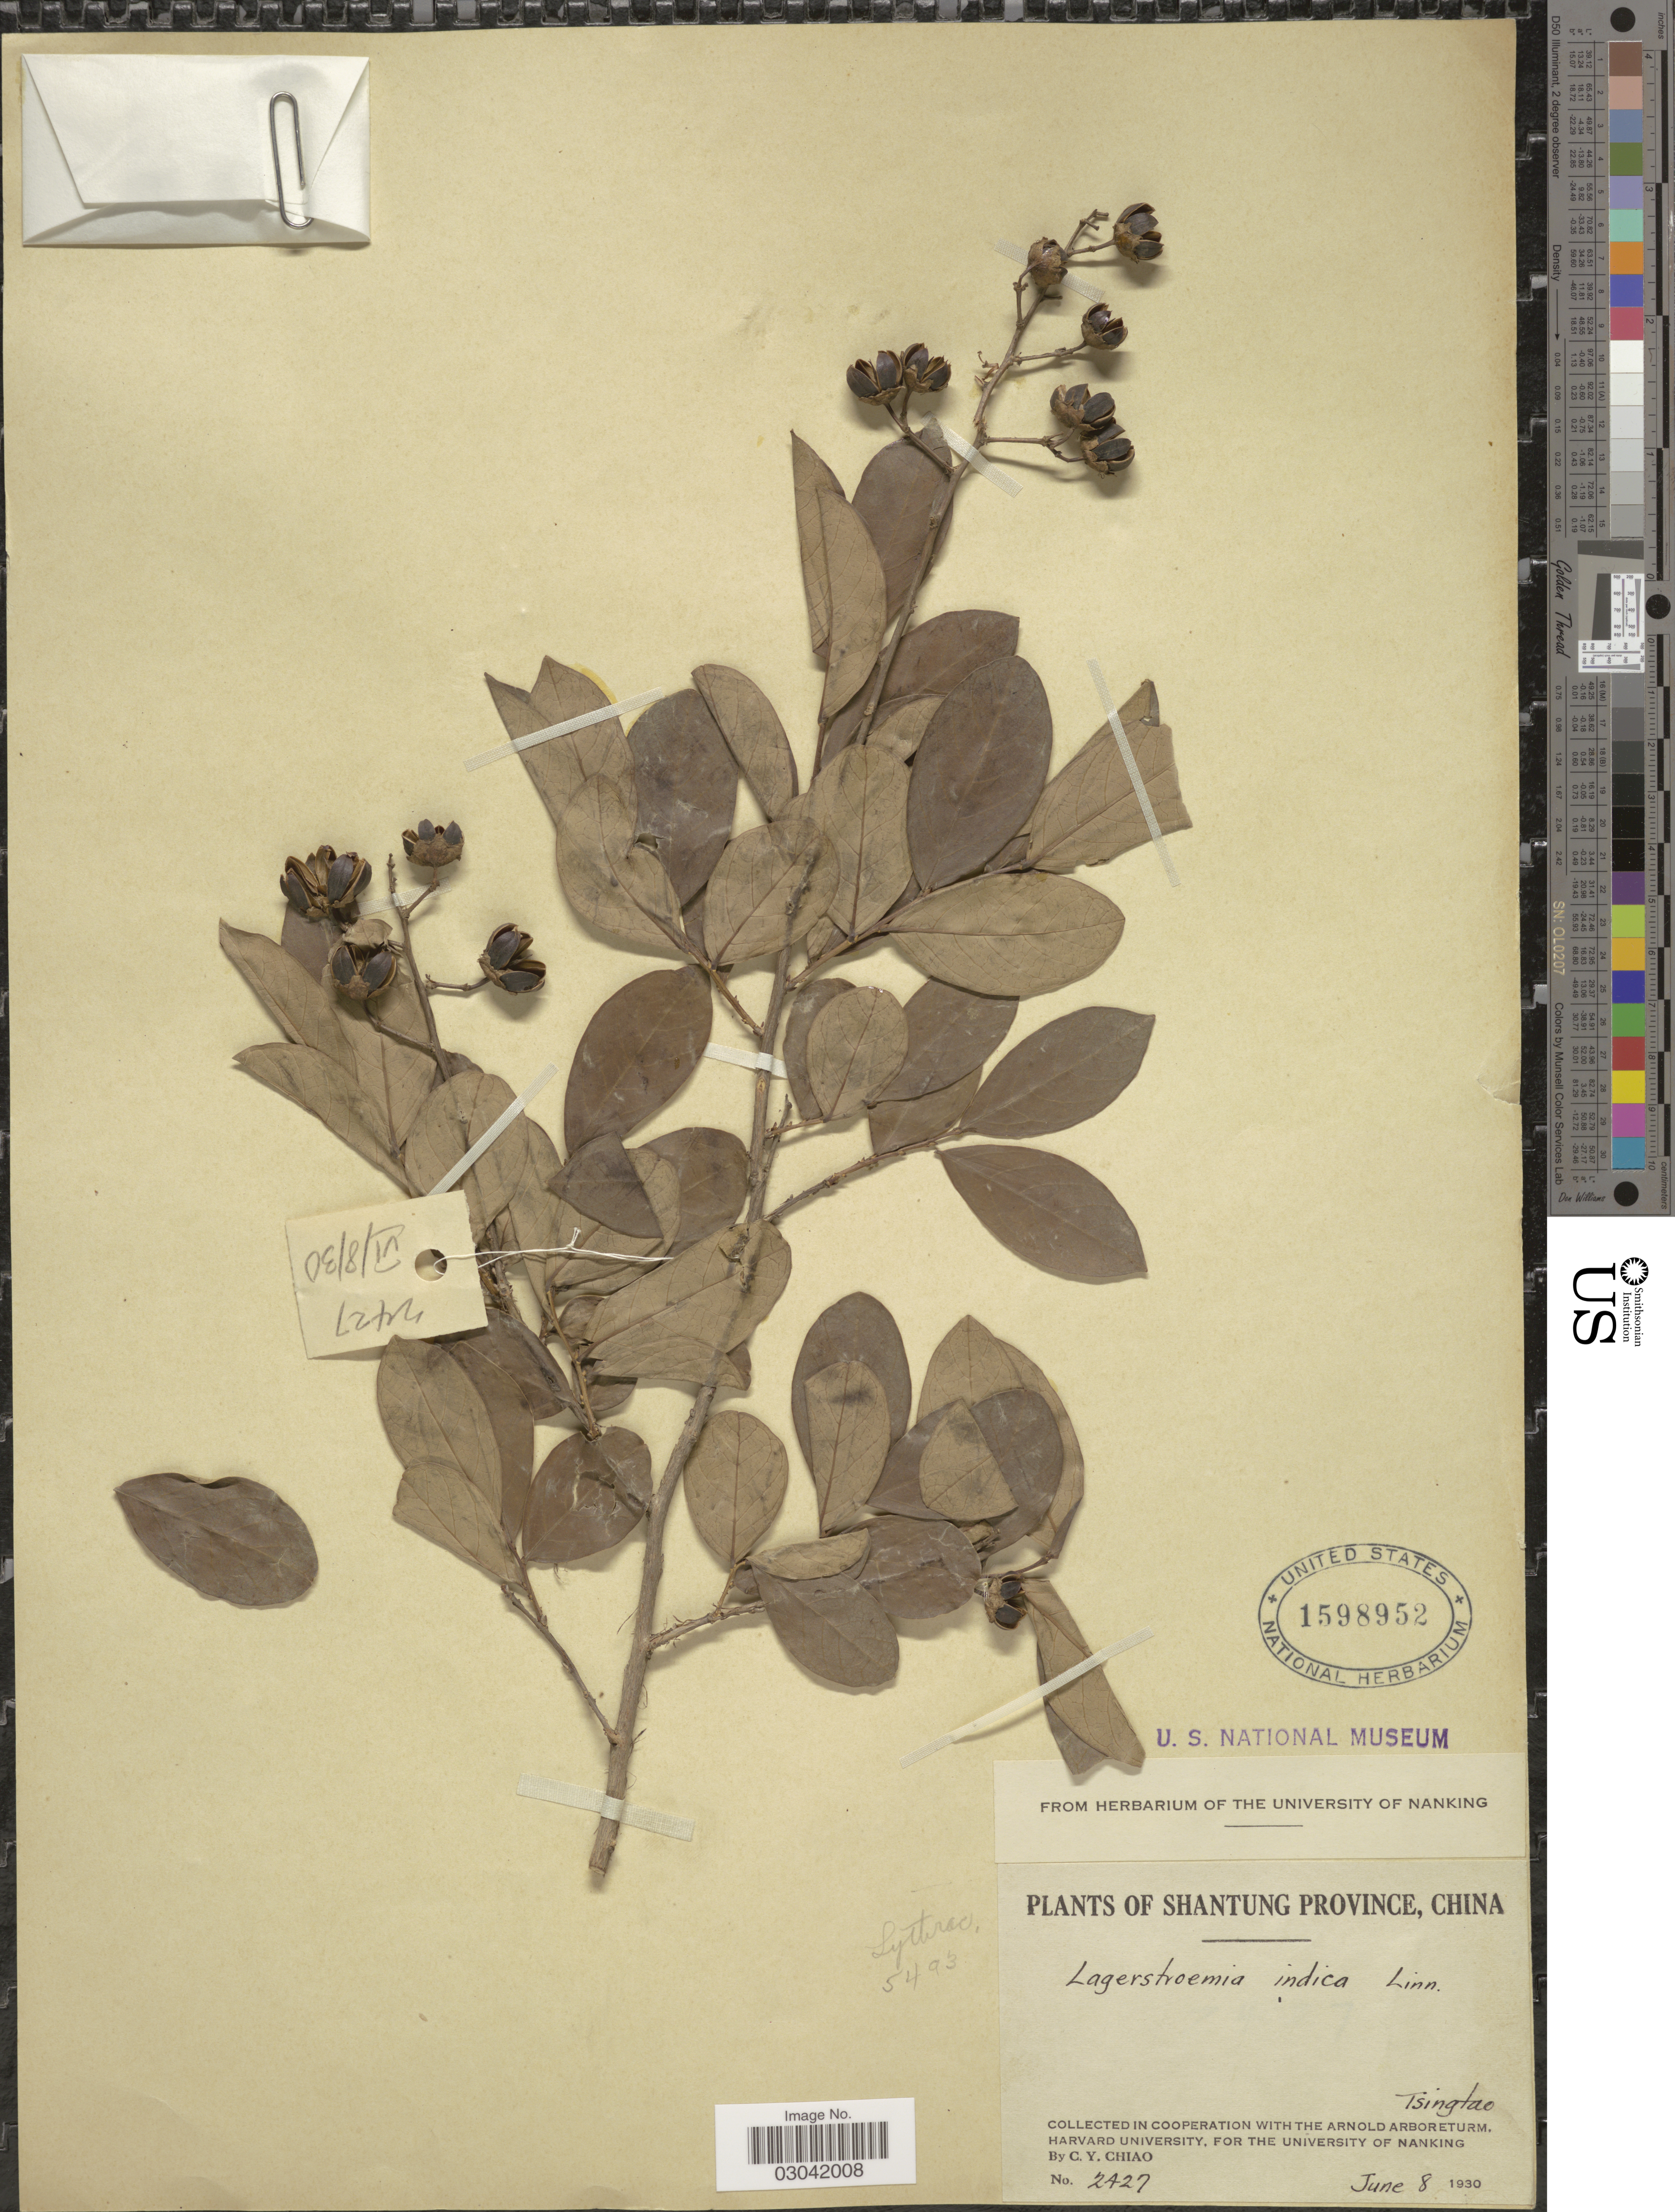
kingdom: Plantae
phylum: Tracheophyta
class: Magnoliopsida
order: Myrtales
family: Lythraceae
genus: Lagerstroemia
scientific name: Lagerstroemia indica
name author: L.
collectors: C. Y. Chiao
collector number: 2427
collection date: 1930-06-08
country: China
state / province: Shandong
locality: Shantung Province. Tsingtao.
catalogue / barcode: US 1598952